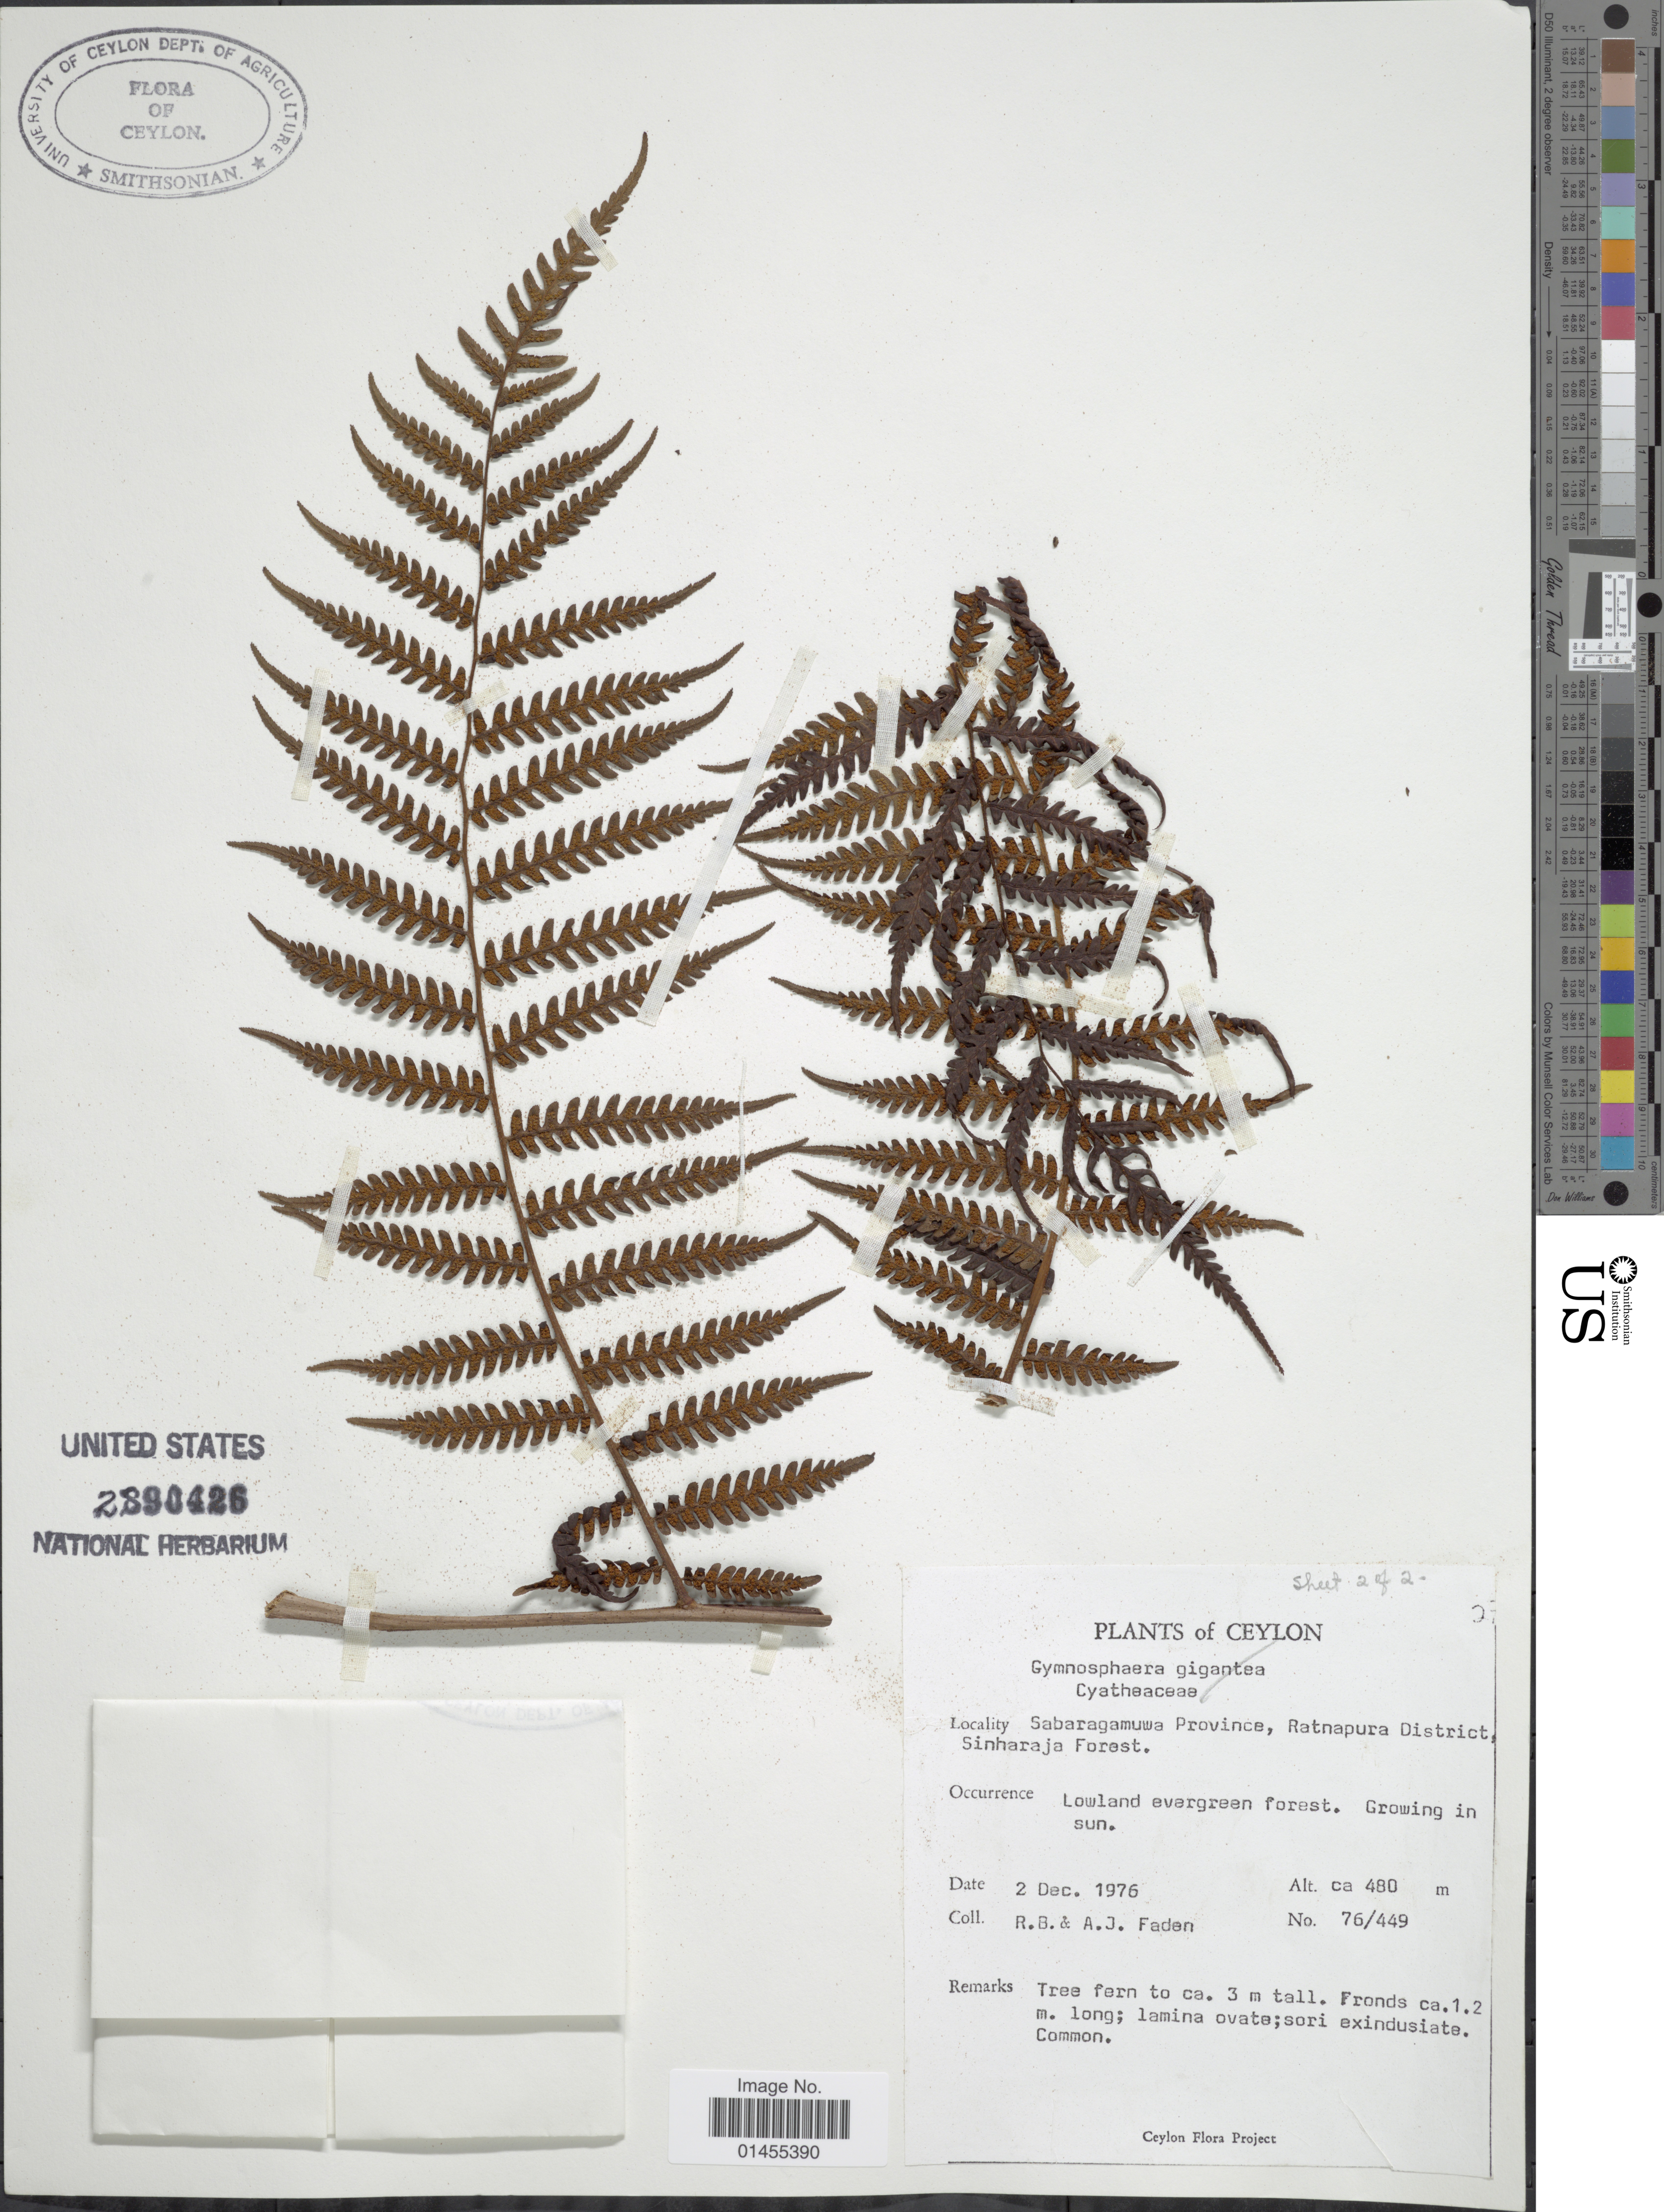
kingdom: Plantae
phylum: Tracheophyta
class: Polypodiopsida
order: Cyatheales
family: Cyatheaceae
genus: Alsophila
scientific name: Alsophila sp.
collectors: R. B. Faden & A. J. Faden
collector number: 76/449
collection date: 1976-12-02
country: Sri Lanka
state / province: Sabaragamuwa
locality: Ceylon, Sabaragamuwa Province, Ratnapura District Sinharaja Forest.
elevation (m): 480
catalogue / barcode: US 2890426